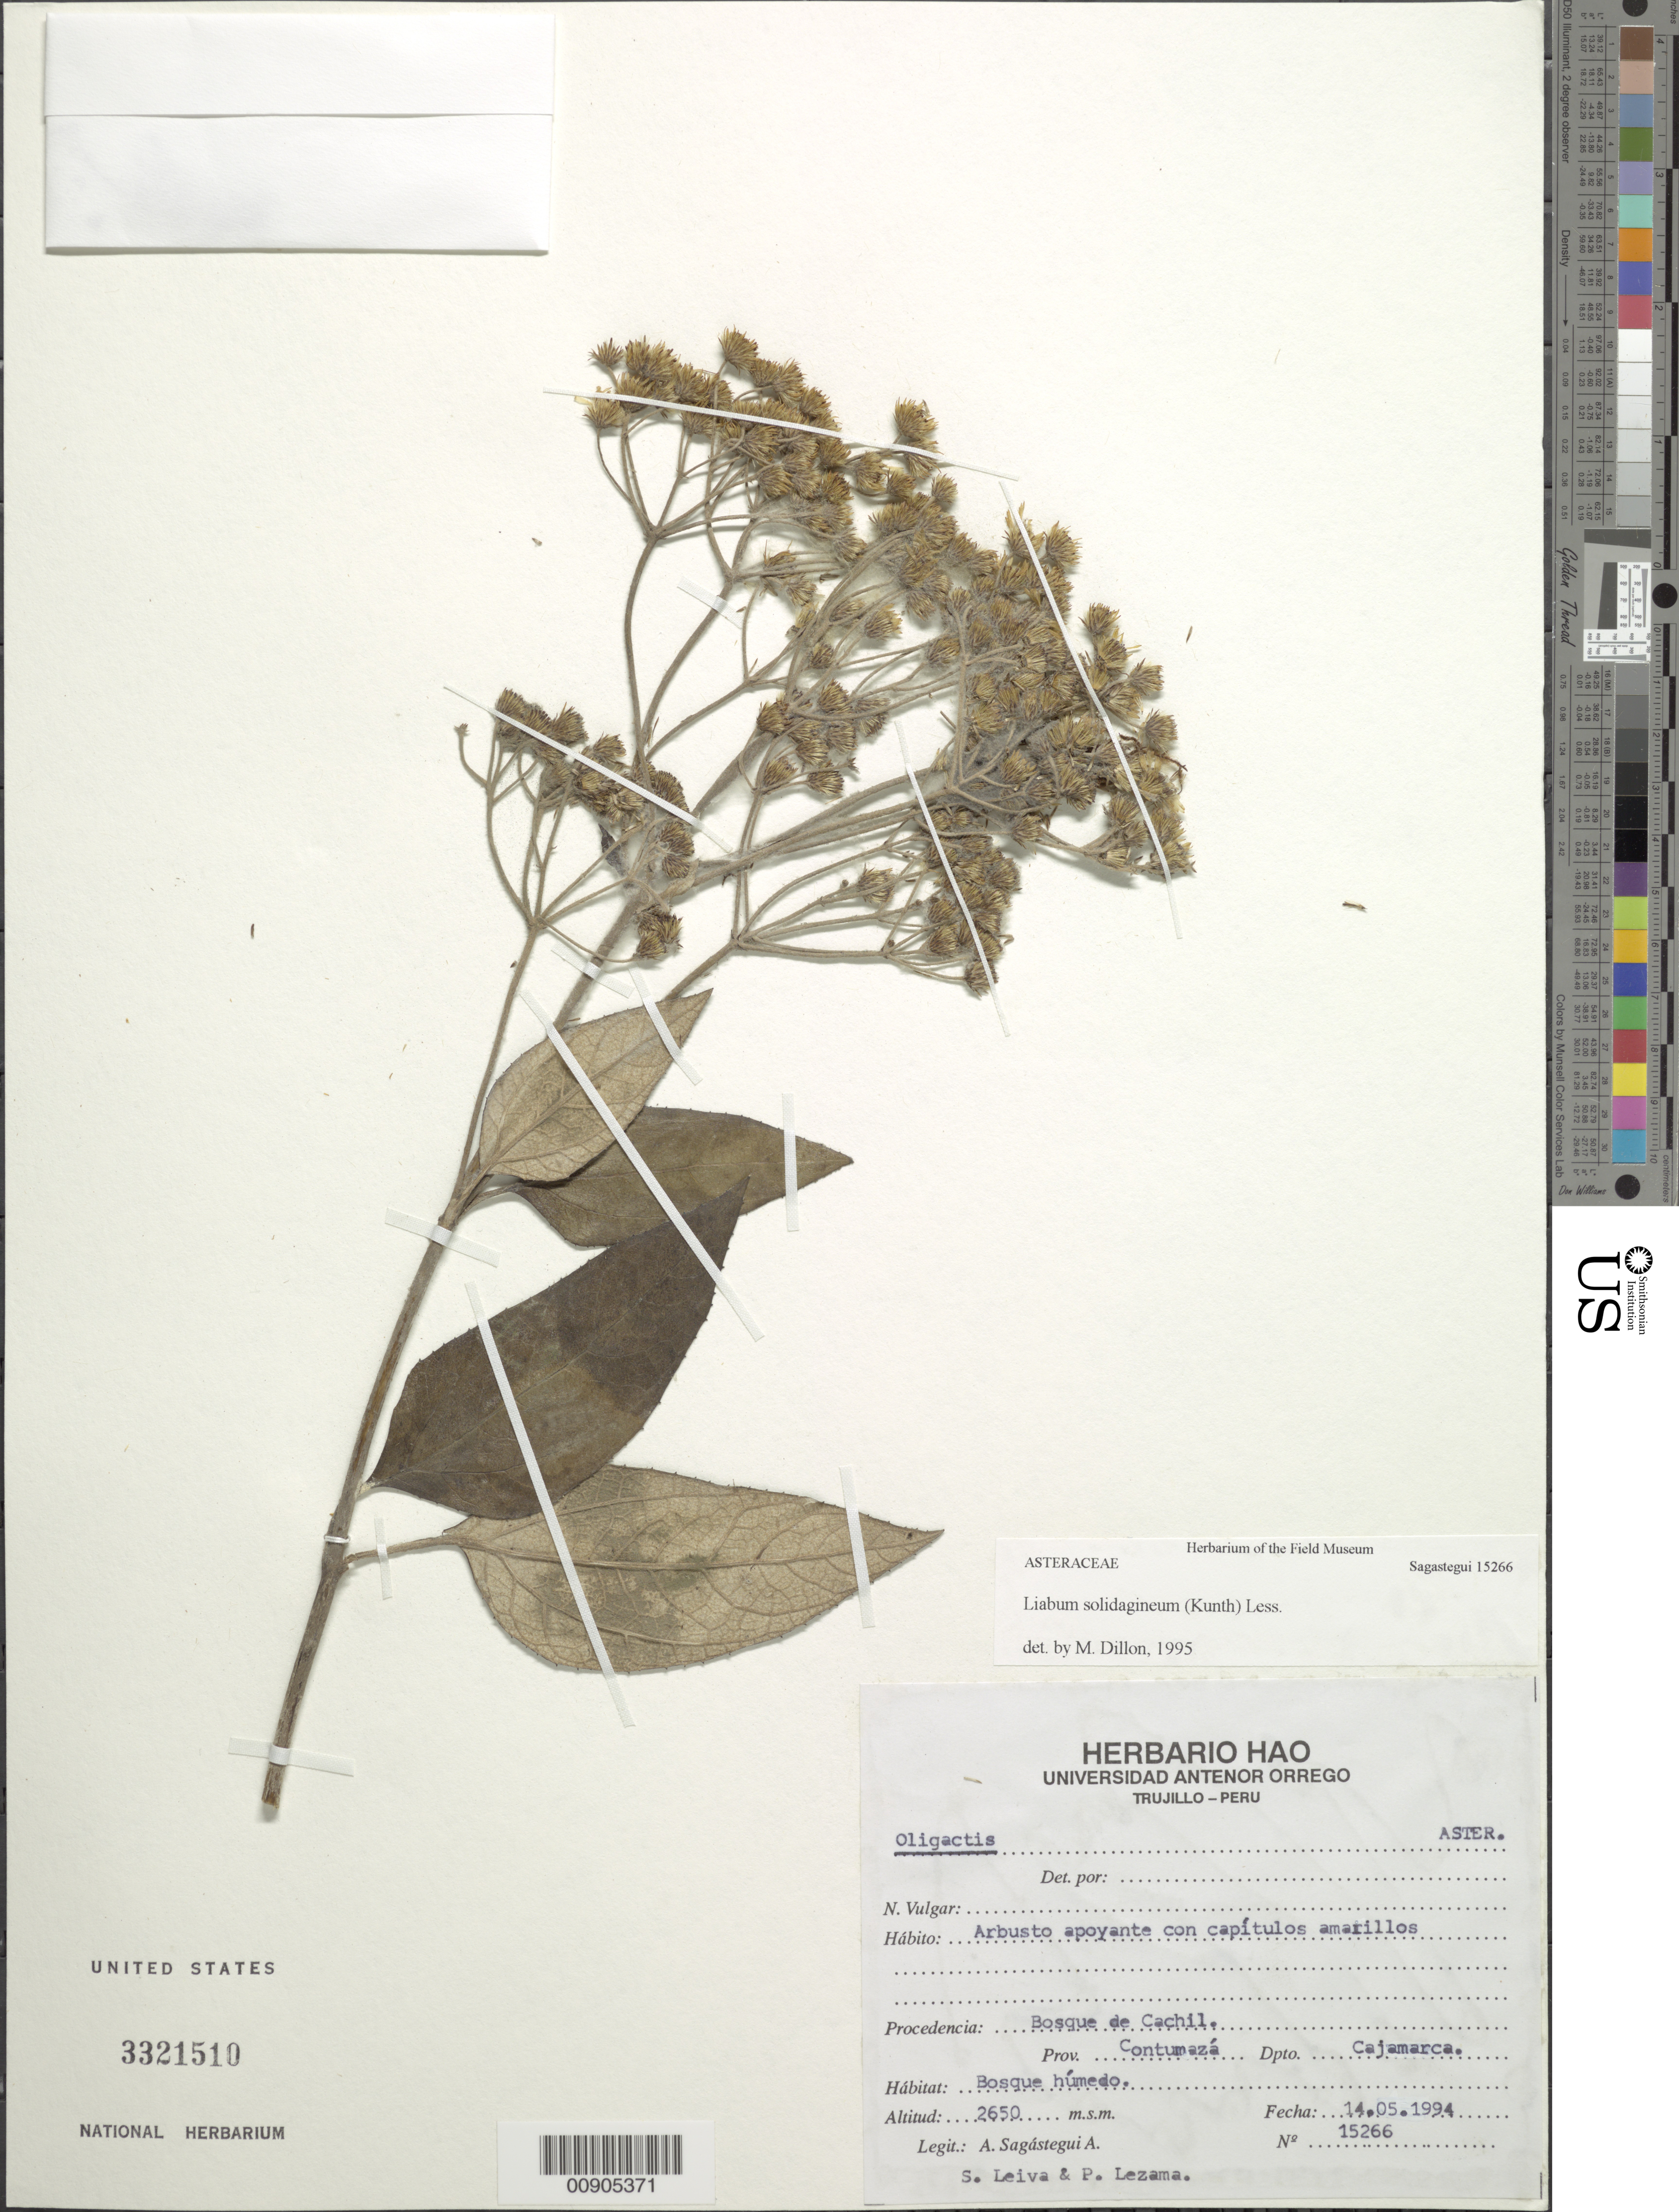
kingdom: Plantae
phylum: Tracheophyta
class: Magnoliopsida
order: Asterales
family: Asteraceae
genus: Liabum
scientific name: Liabum solidagineum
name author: (Kunth) Less.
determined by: Dillon, M. O.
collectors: A. Sagástegui A., S. Leiva & P. Lezama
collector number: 15266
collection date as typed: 14 May 1994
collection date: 1994-05-14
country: Peru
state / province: Cajamarca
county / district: Contumazá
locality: Dpto. Cajamarca, bosque de Cachil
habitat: Bosque húmedo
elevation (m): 2650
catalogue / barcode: US 3321510